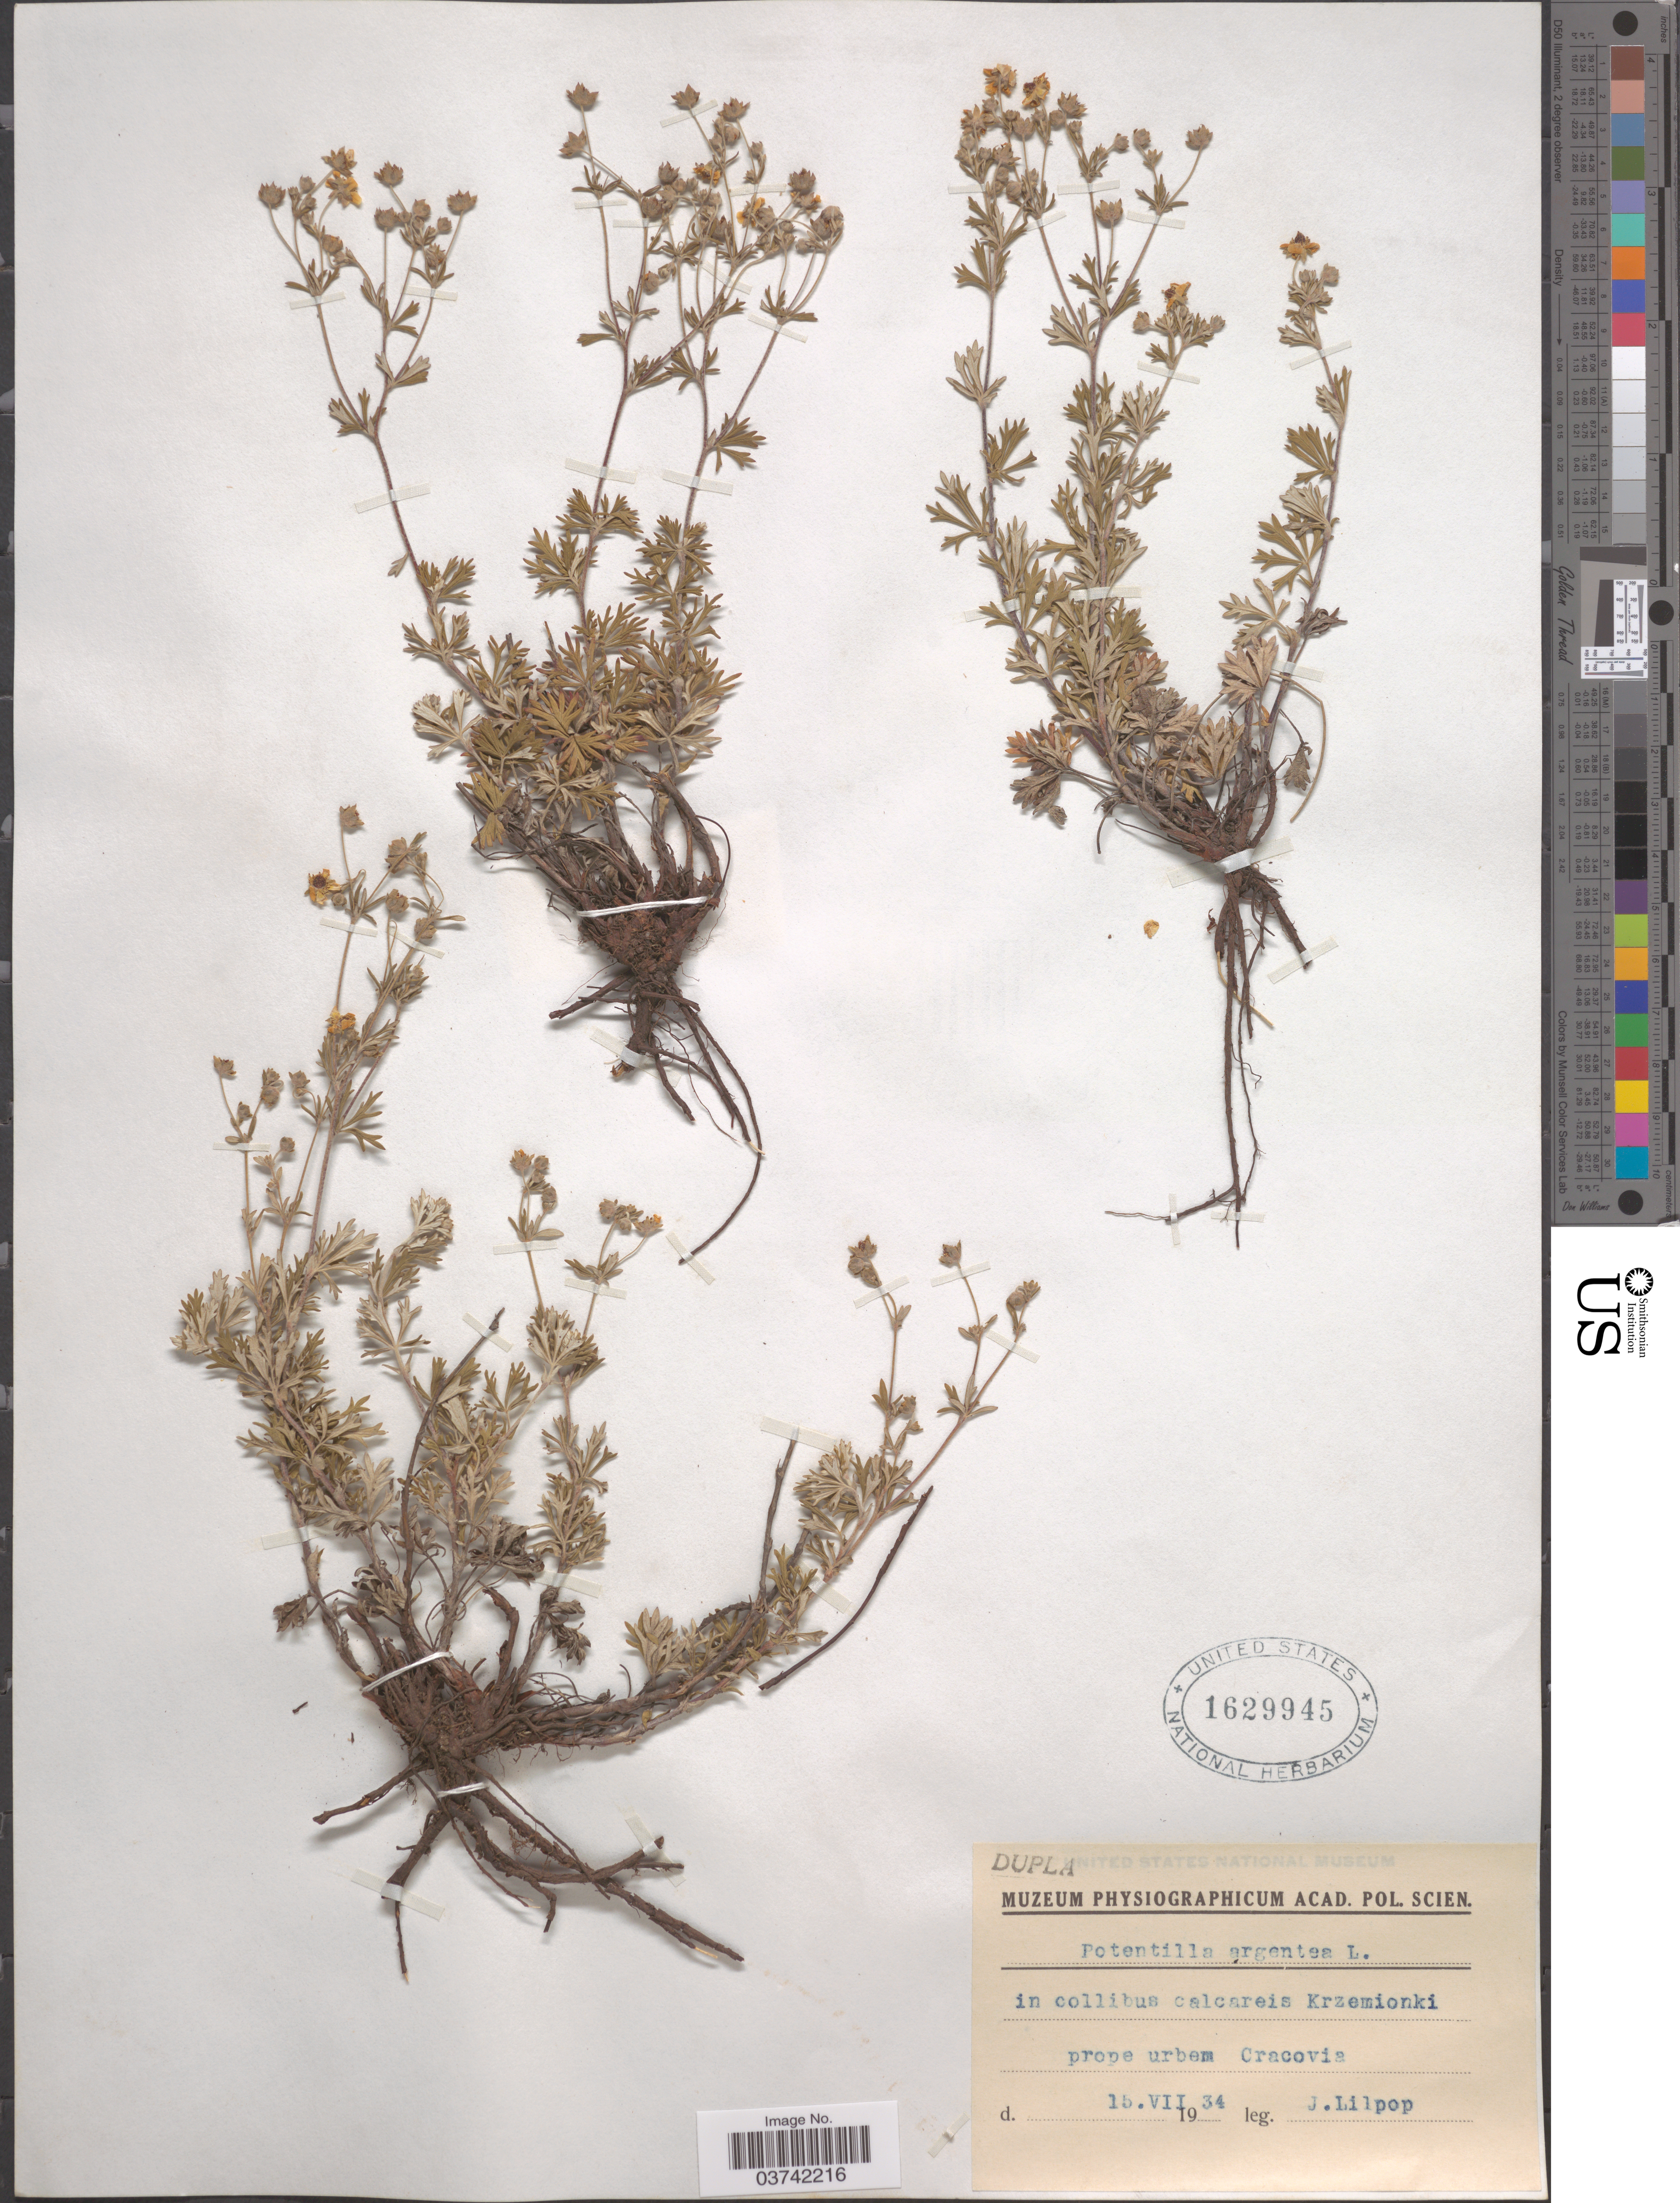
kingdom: Plantae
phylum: Tracheophyta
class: Magnoliopsida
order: Rosales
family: Rosaceae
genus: Potentilla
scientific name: Potentilla argentea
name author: L.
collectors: J. Lilpop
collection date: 1934-07-15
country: Poland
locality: In collibus calcareis Krzemionki prope urbem Cracovia.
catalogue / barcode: US 1629945